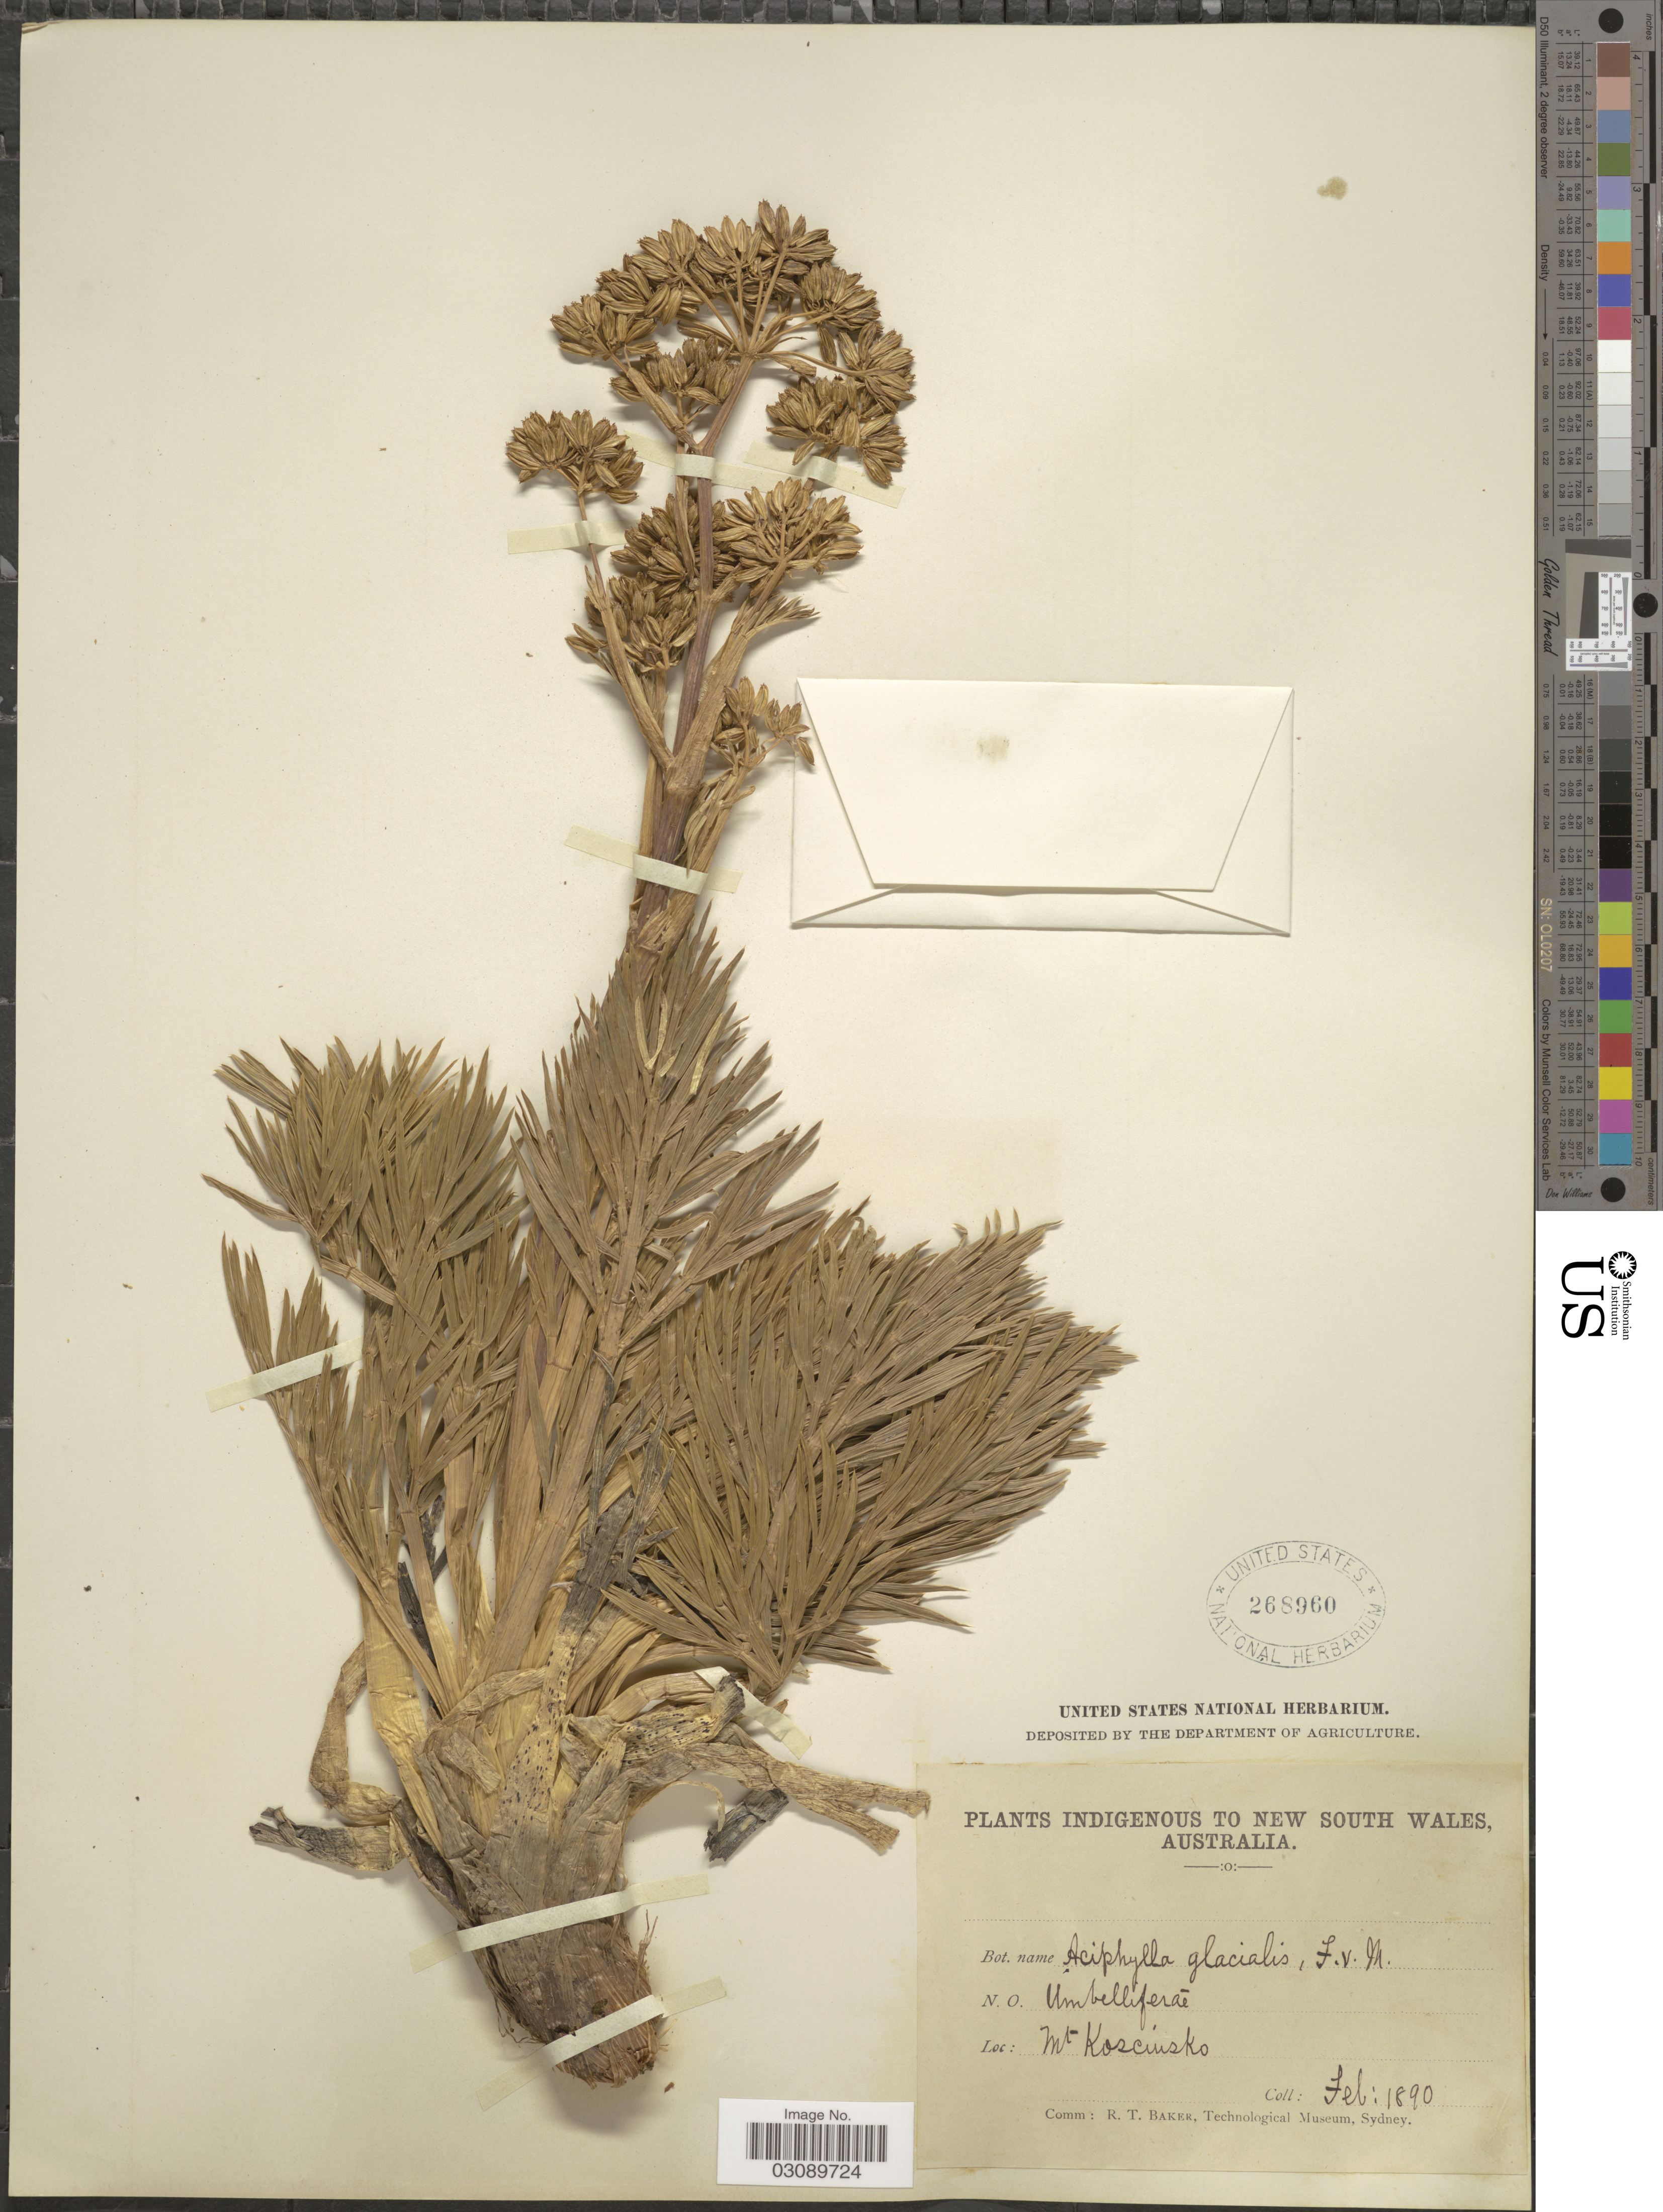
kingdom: Plantae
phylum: Tracheophyta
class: Magnoliopsida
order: Apiales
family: Apiaceae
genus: Aciphylla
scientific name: Aciphylla glacialis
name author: (F. Muell.) Benth.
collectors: ex herb. United States National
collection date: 1890-02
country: Australia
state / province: New South Wales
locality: Mt Kosciusko.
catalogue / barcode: US 268960